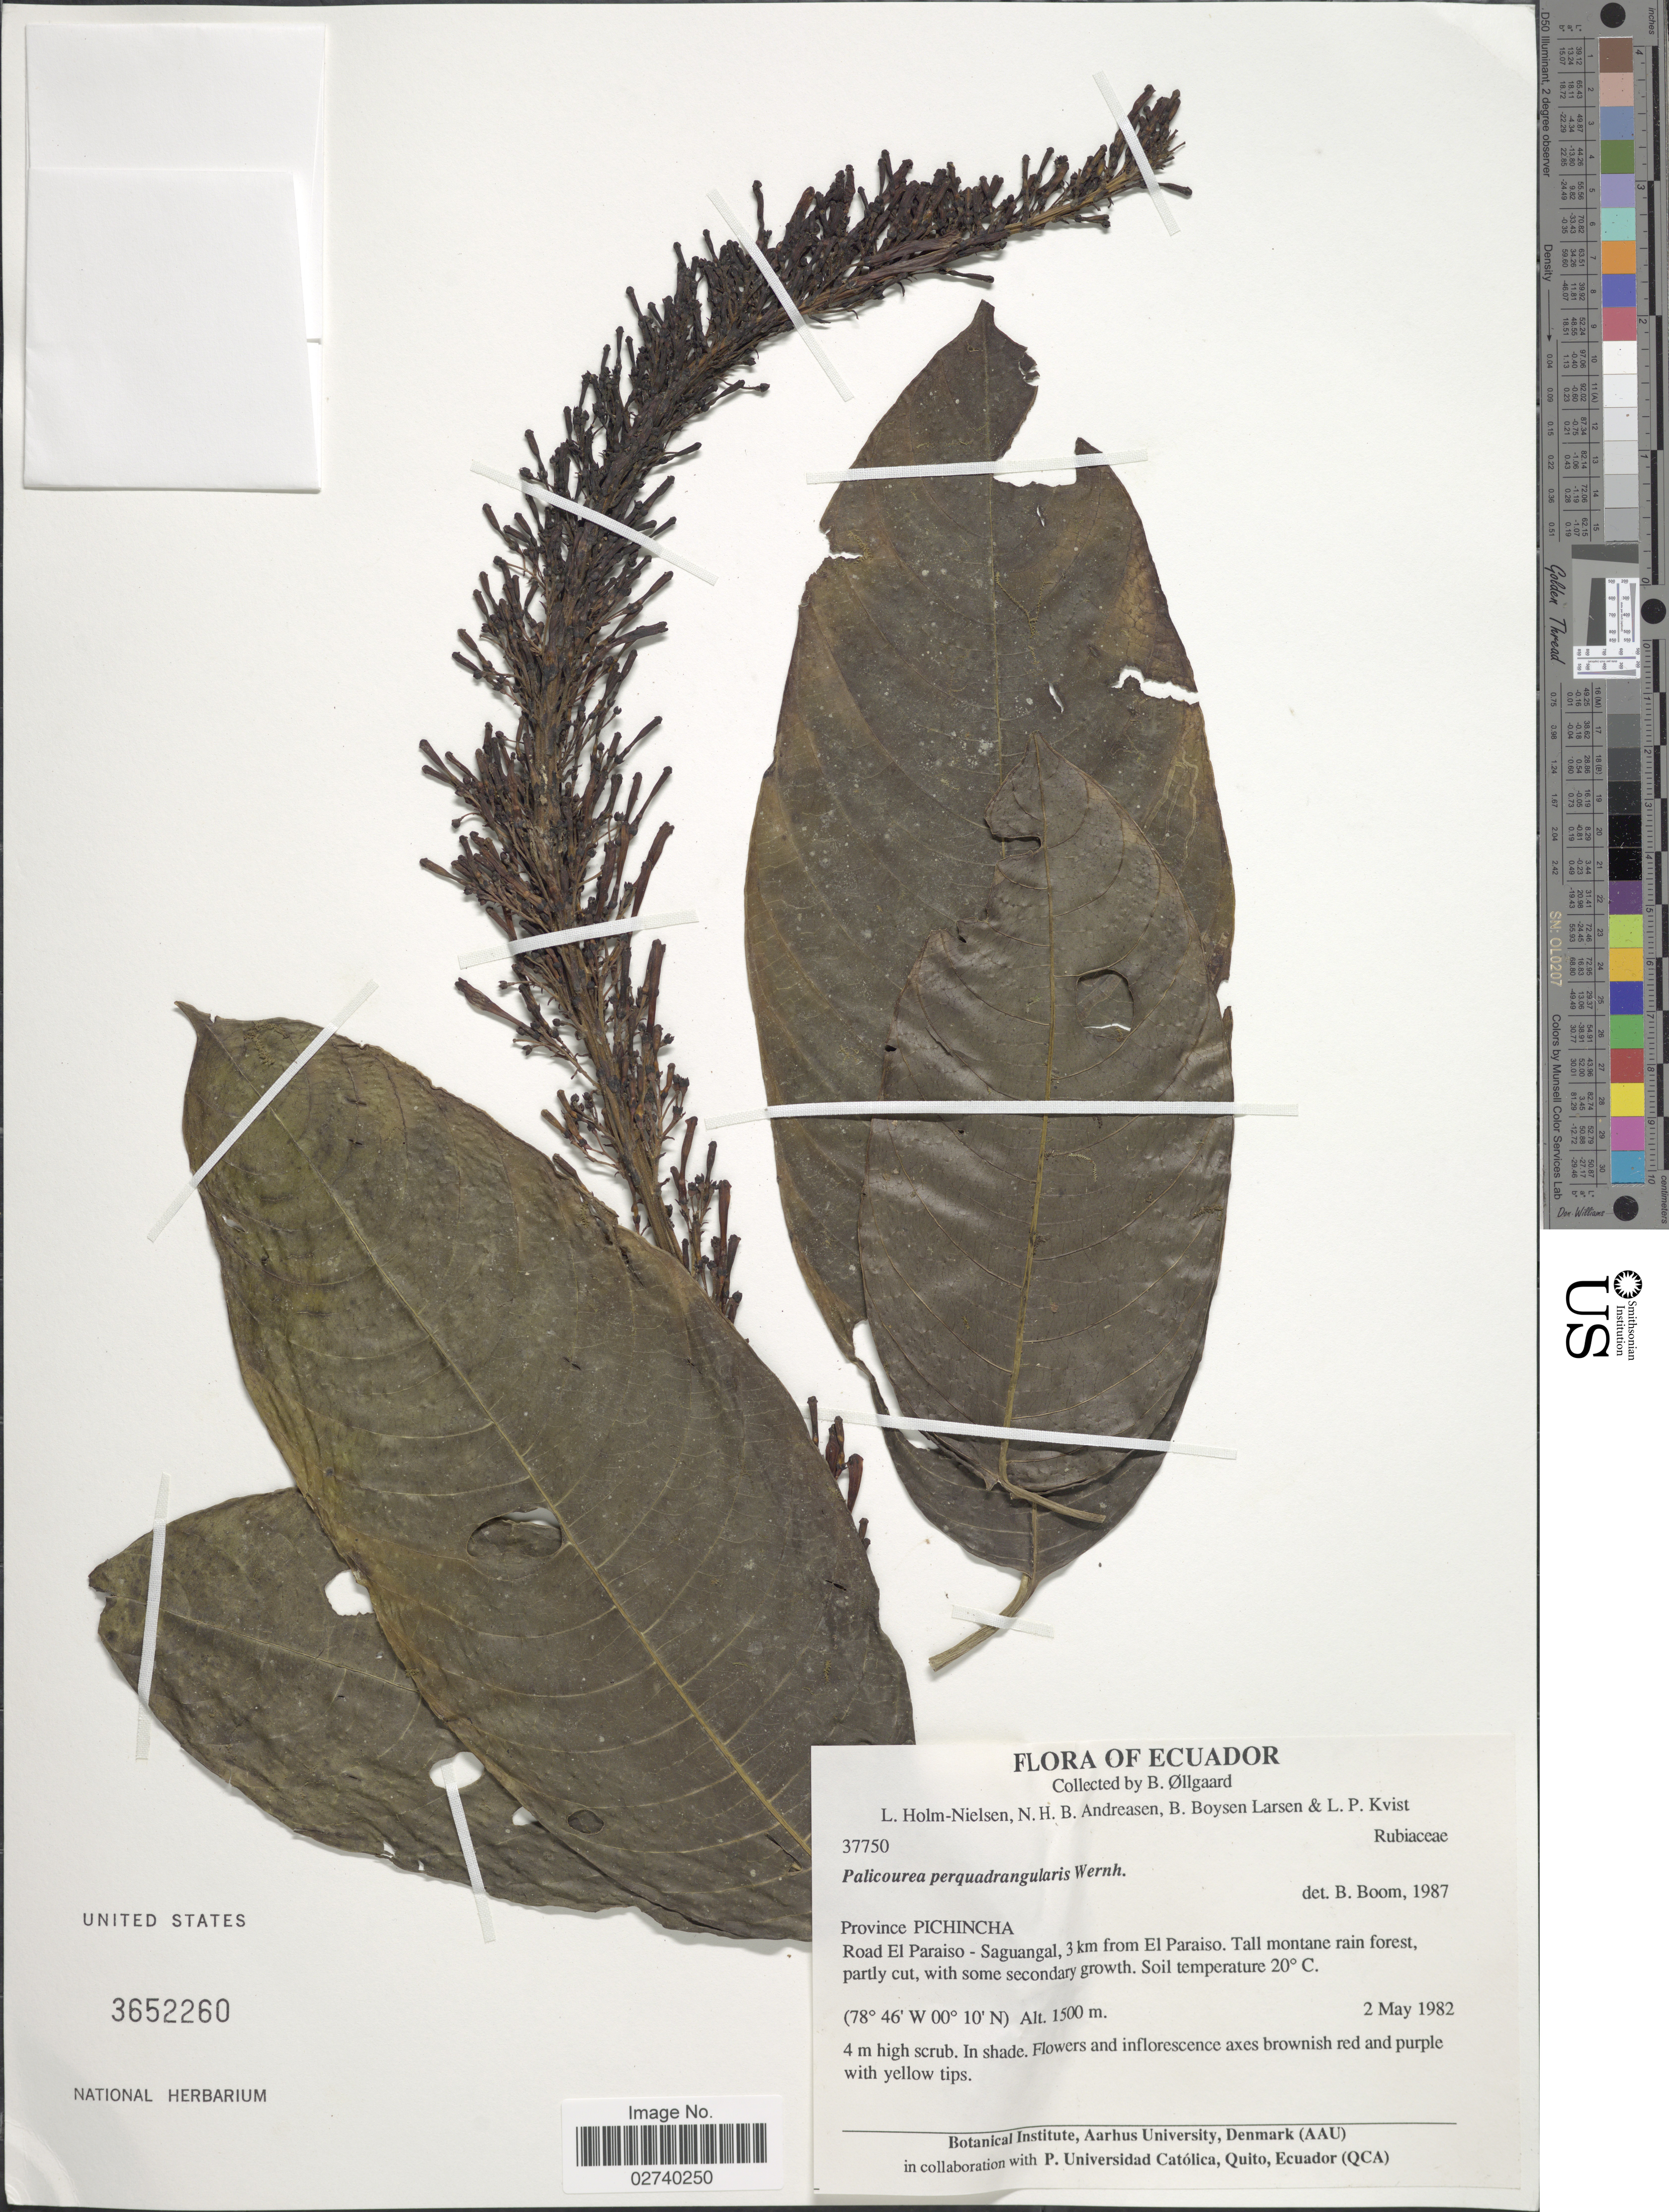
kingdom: Plantae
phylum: Tracheophyta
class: Magnoliopsida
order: Gentianales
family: Rubiaceae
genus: Palicourea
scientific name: Palicourea perquadrangularis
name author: Wernham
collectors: B. Øllgaard, L. Holm-Nielsen, N. Andreasen, B. Boysen Larsen & L. P. Kvist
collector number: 37750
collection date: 1982-05-02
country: Ecuador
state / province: Pichincha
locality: Road El Paraiso-SAguangal, 3 km from El Paraiso, Tall montane rain forest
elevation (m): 1500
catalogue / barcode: US 3652260